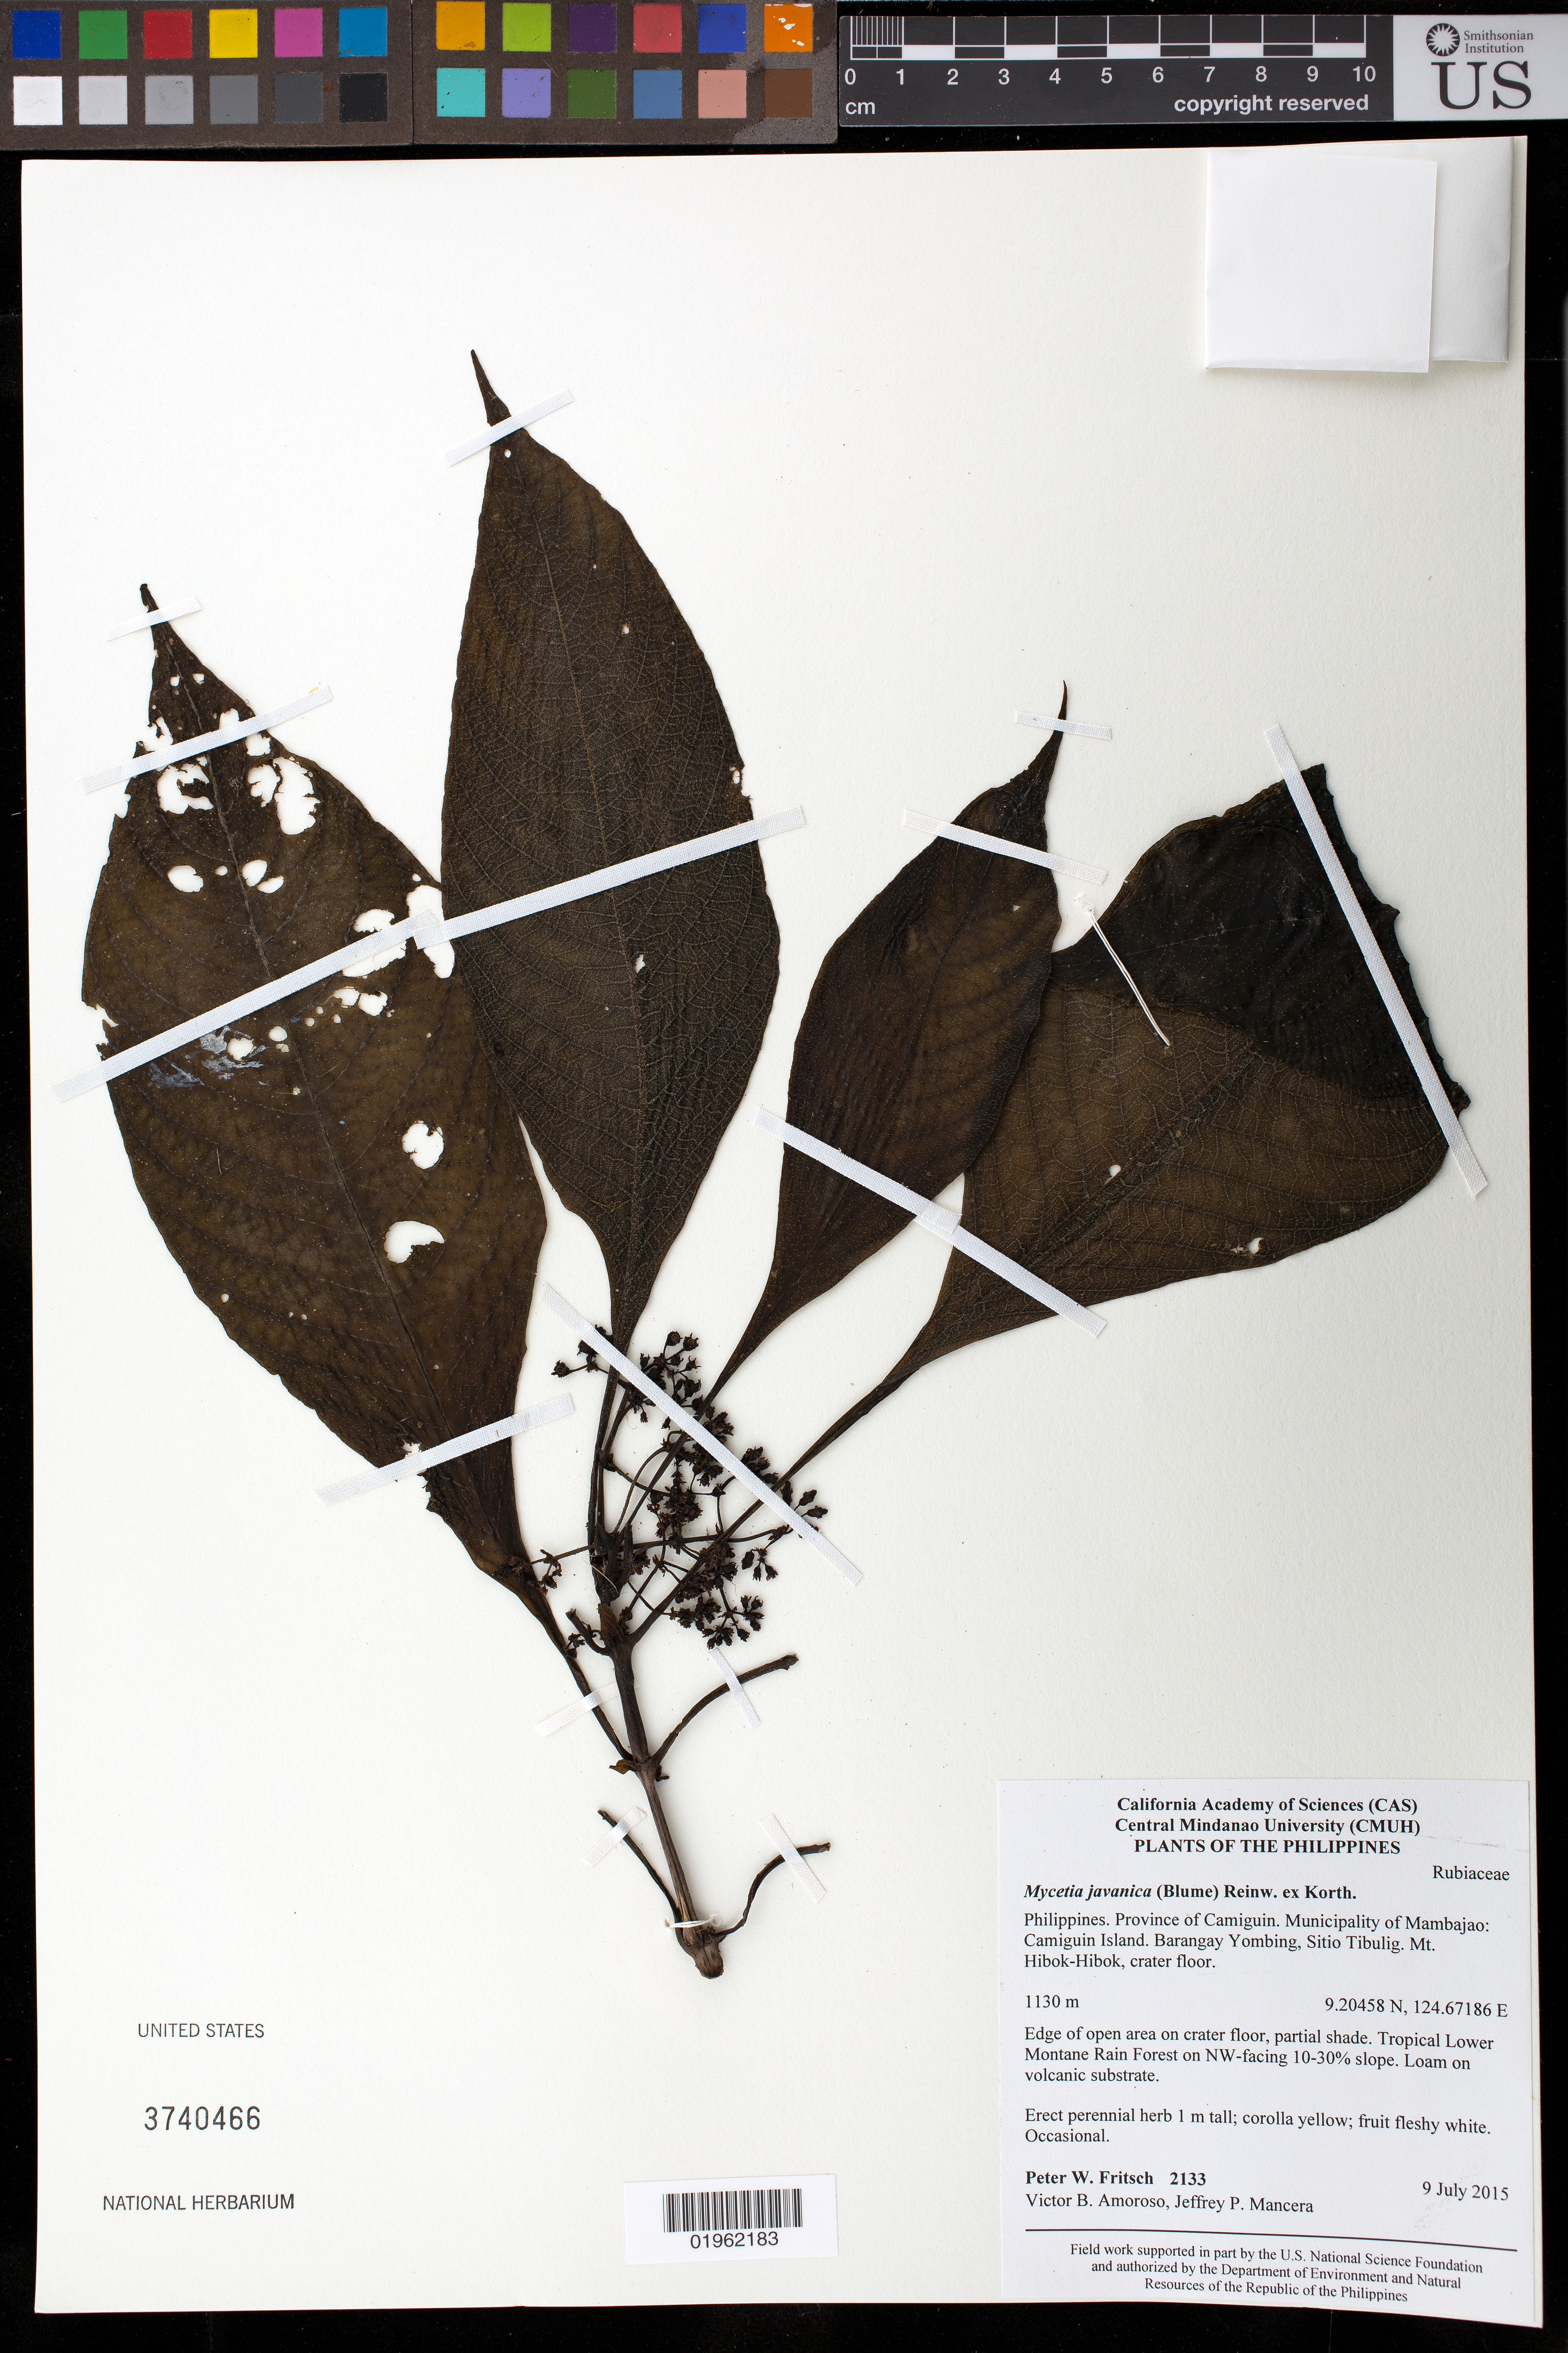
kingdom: Plantae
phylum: Tracheophyta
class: Magnoliopsida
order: Gentianales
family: Rubiaceae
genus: Mycetia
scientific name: Mycetia javanica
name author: (Blume) Reinw. ex Korth.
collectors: P. W. Fritsch, V. Amoroso, J. Mancera & J. Opiso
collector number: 2133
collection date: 2015-07-09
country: Philippines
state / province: Northern Mindanao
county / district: Camiguin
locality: Camiguin Island. Barangay Yombing, Sitio Tibulig, Mt. Hibok-Hibok, crater floor.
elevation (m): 1130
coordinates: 9.20458 N, 124.67186 E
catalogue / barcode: US 3740466